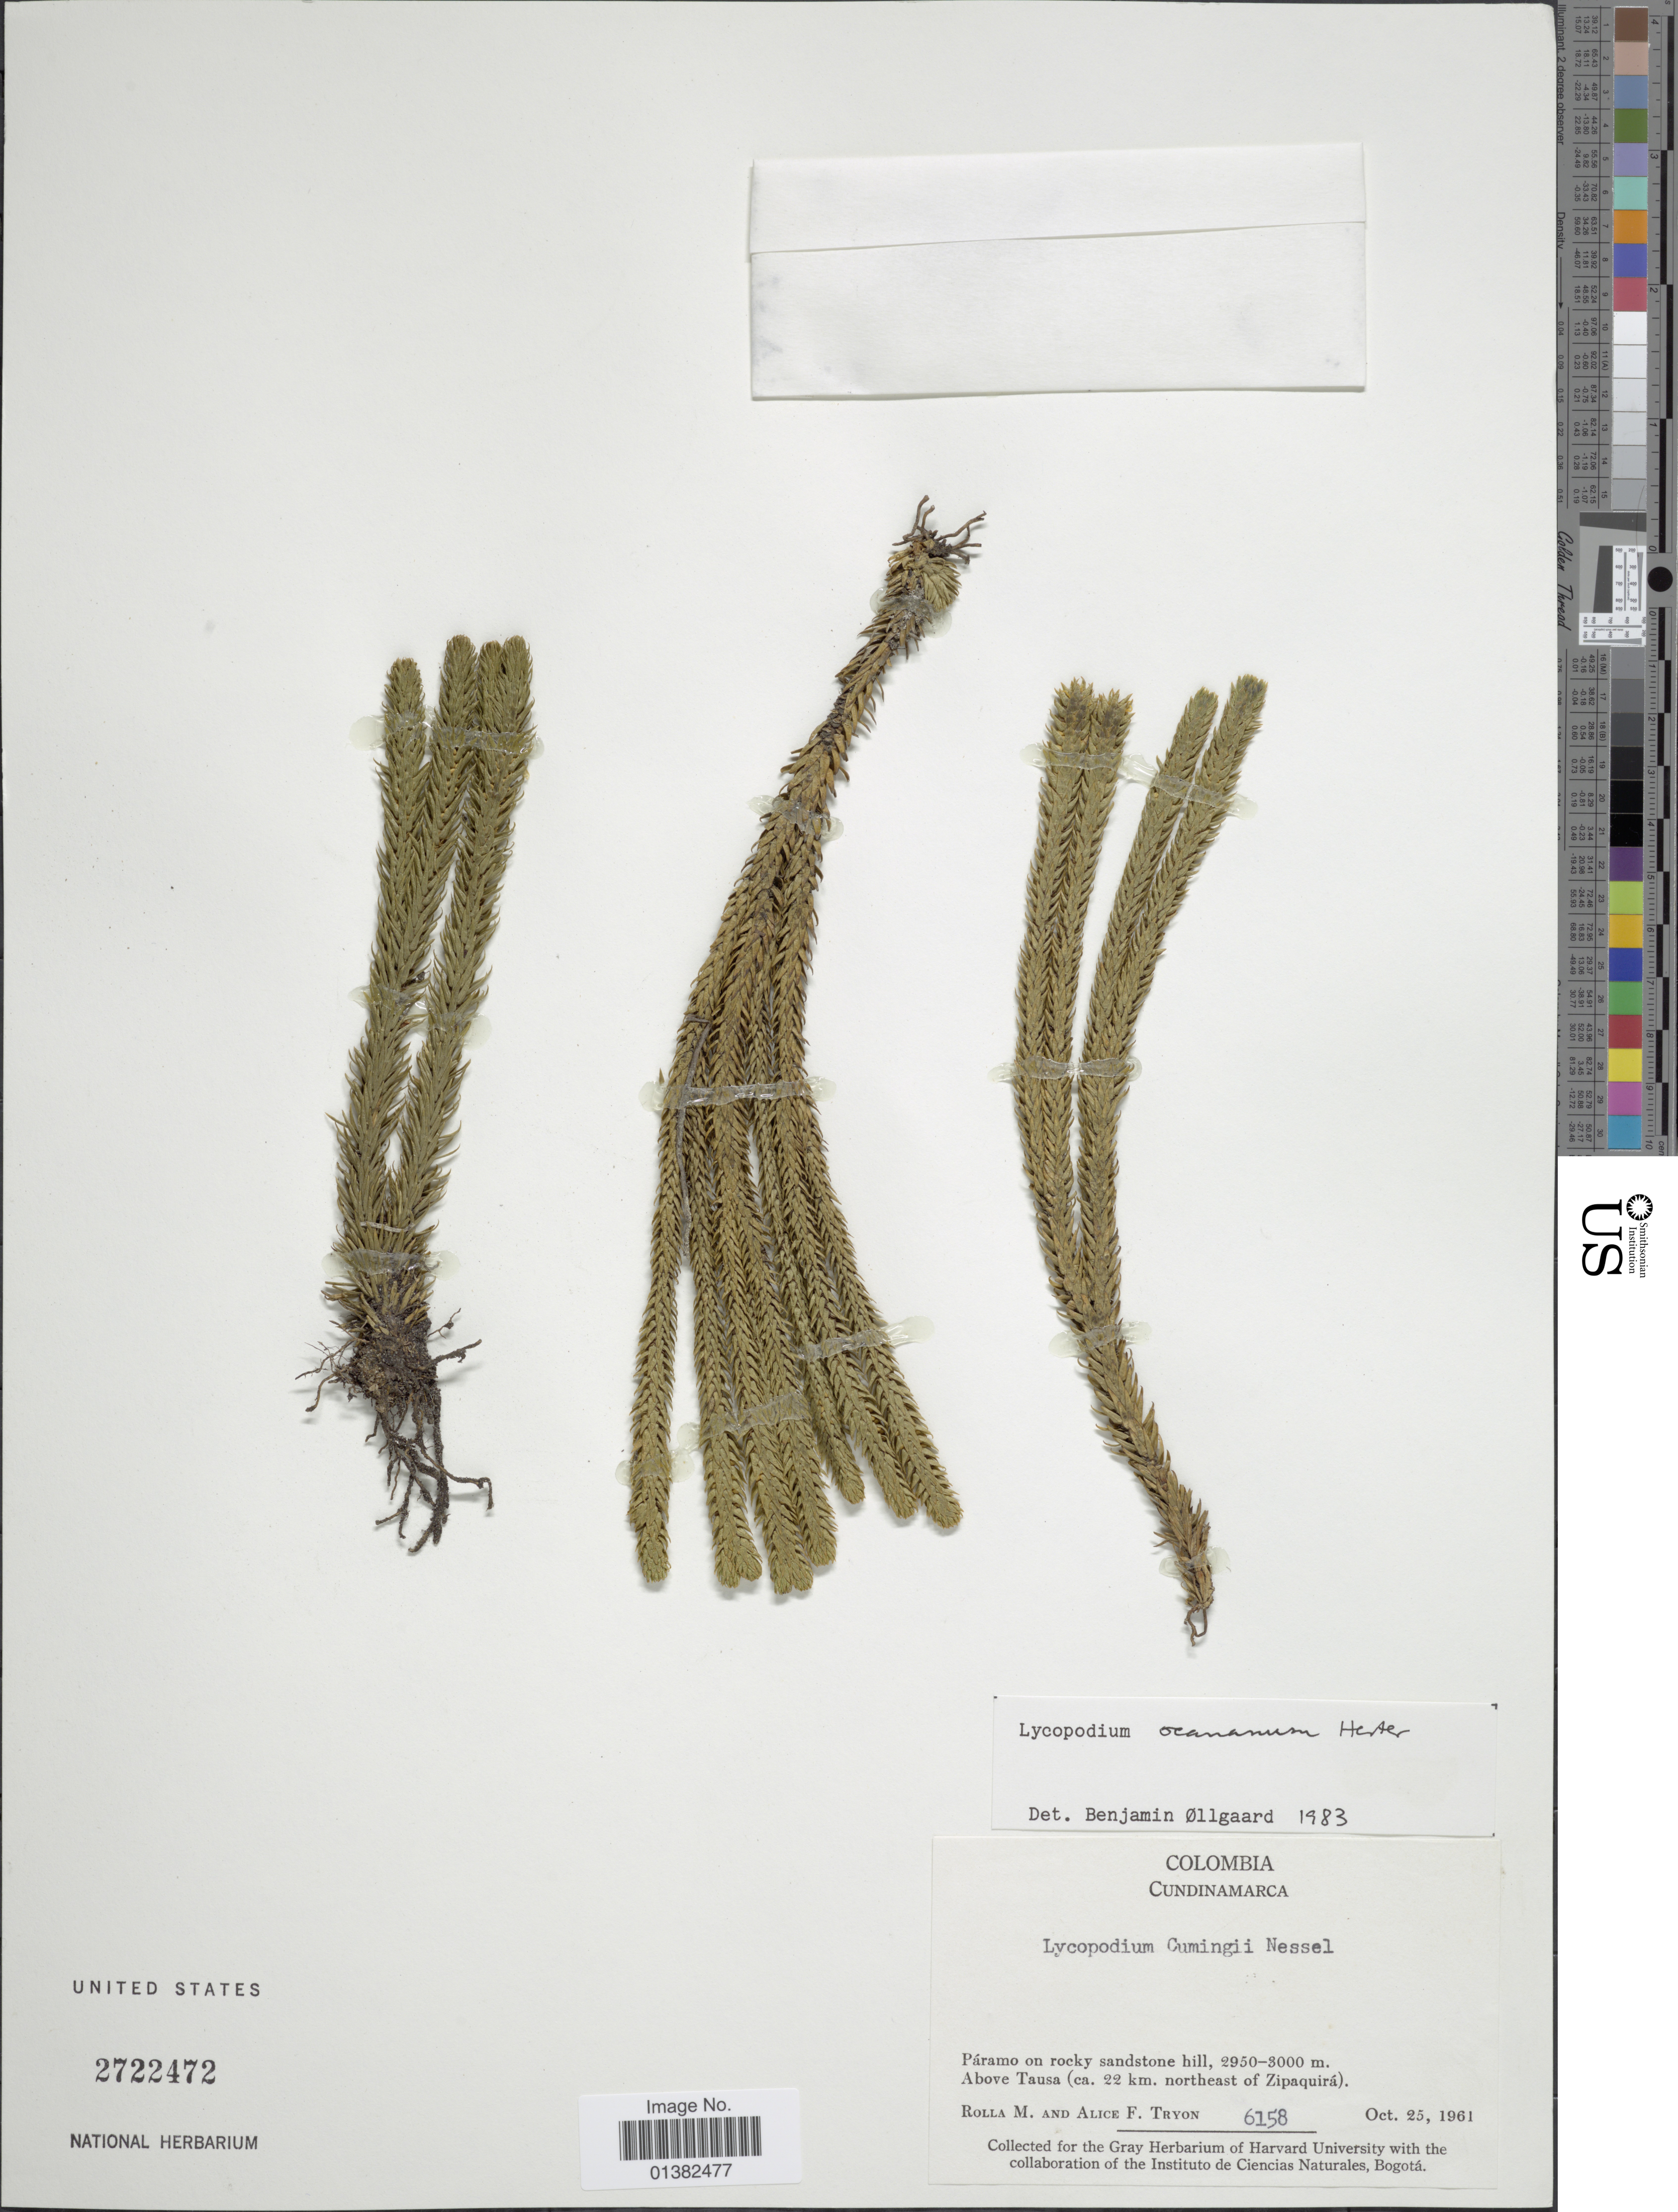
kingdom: Plantae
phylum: Tracheophyta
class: Lycopodiopsida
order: Lycopodiales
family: Lycopodiaceae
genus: Phlegmariurus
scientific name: Phlegmariurus ocananus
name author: (Herter) B. Øllg.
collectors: R. M. Tryon & A. F. Tryon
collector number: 6158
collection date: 1961-10-25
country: Colombia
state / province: Cundinamarca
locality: Páramo on rocky sandstone hill, Above Tausa (ca. 22 km. northeast of Zipaquirá)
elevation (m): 2950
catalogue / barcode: US 2722472